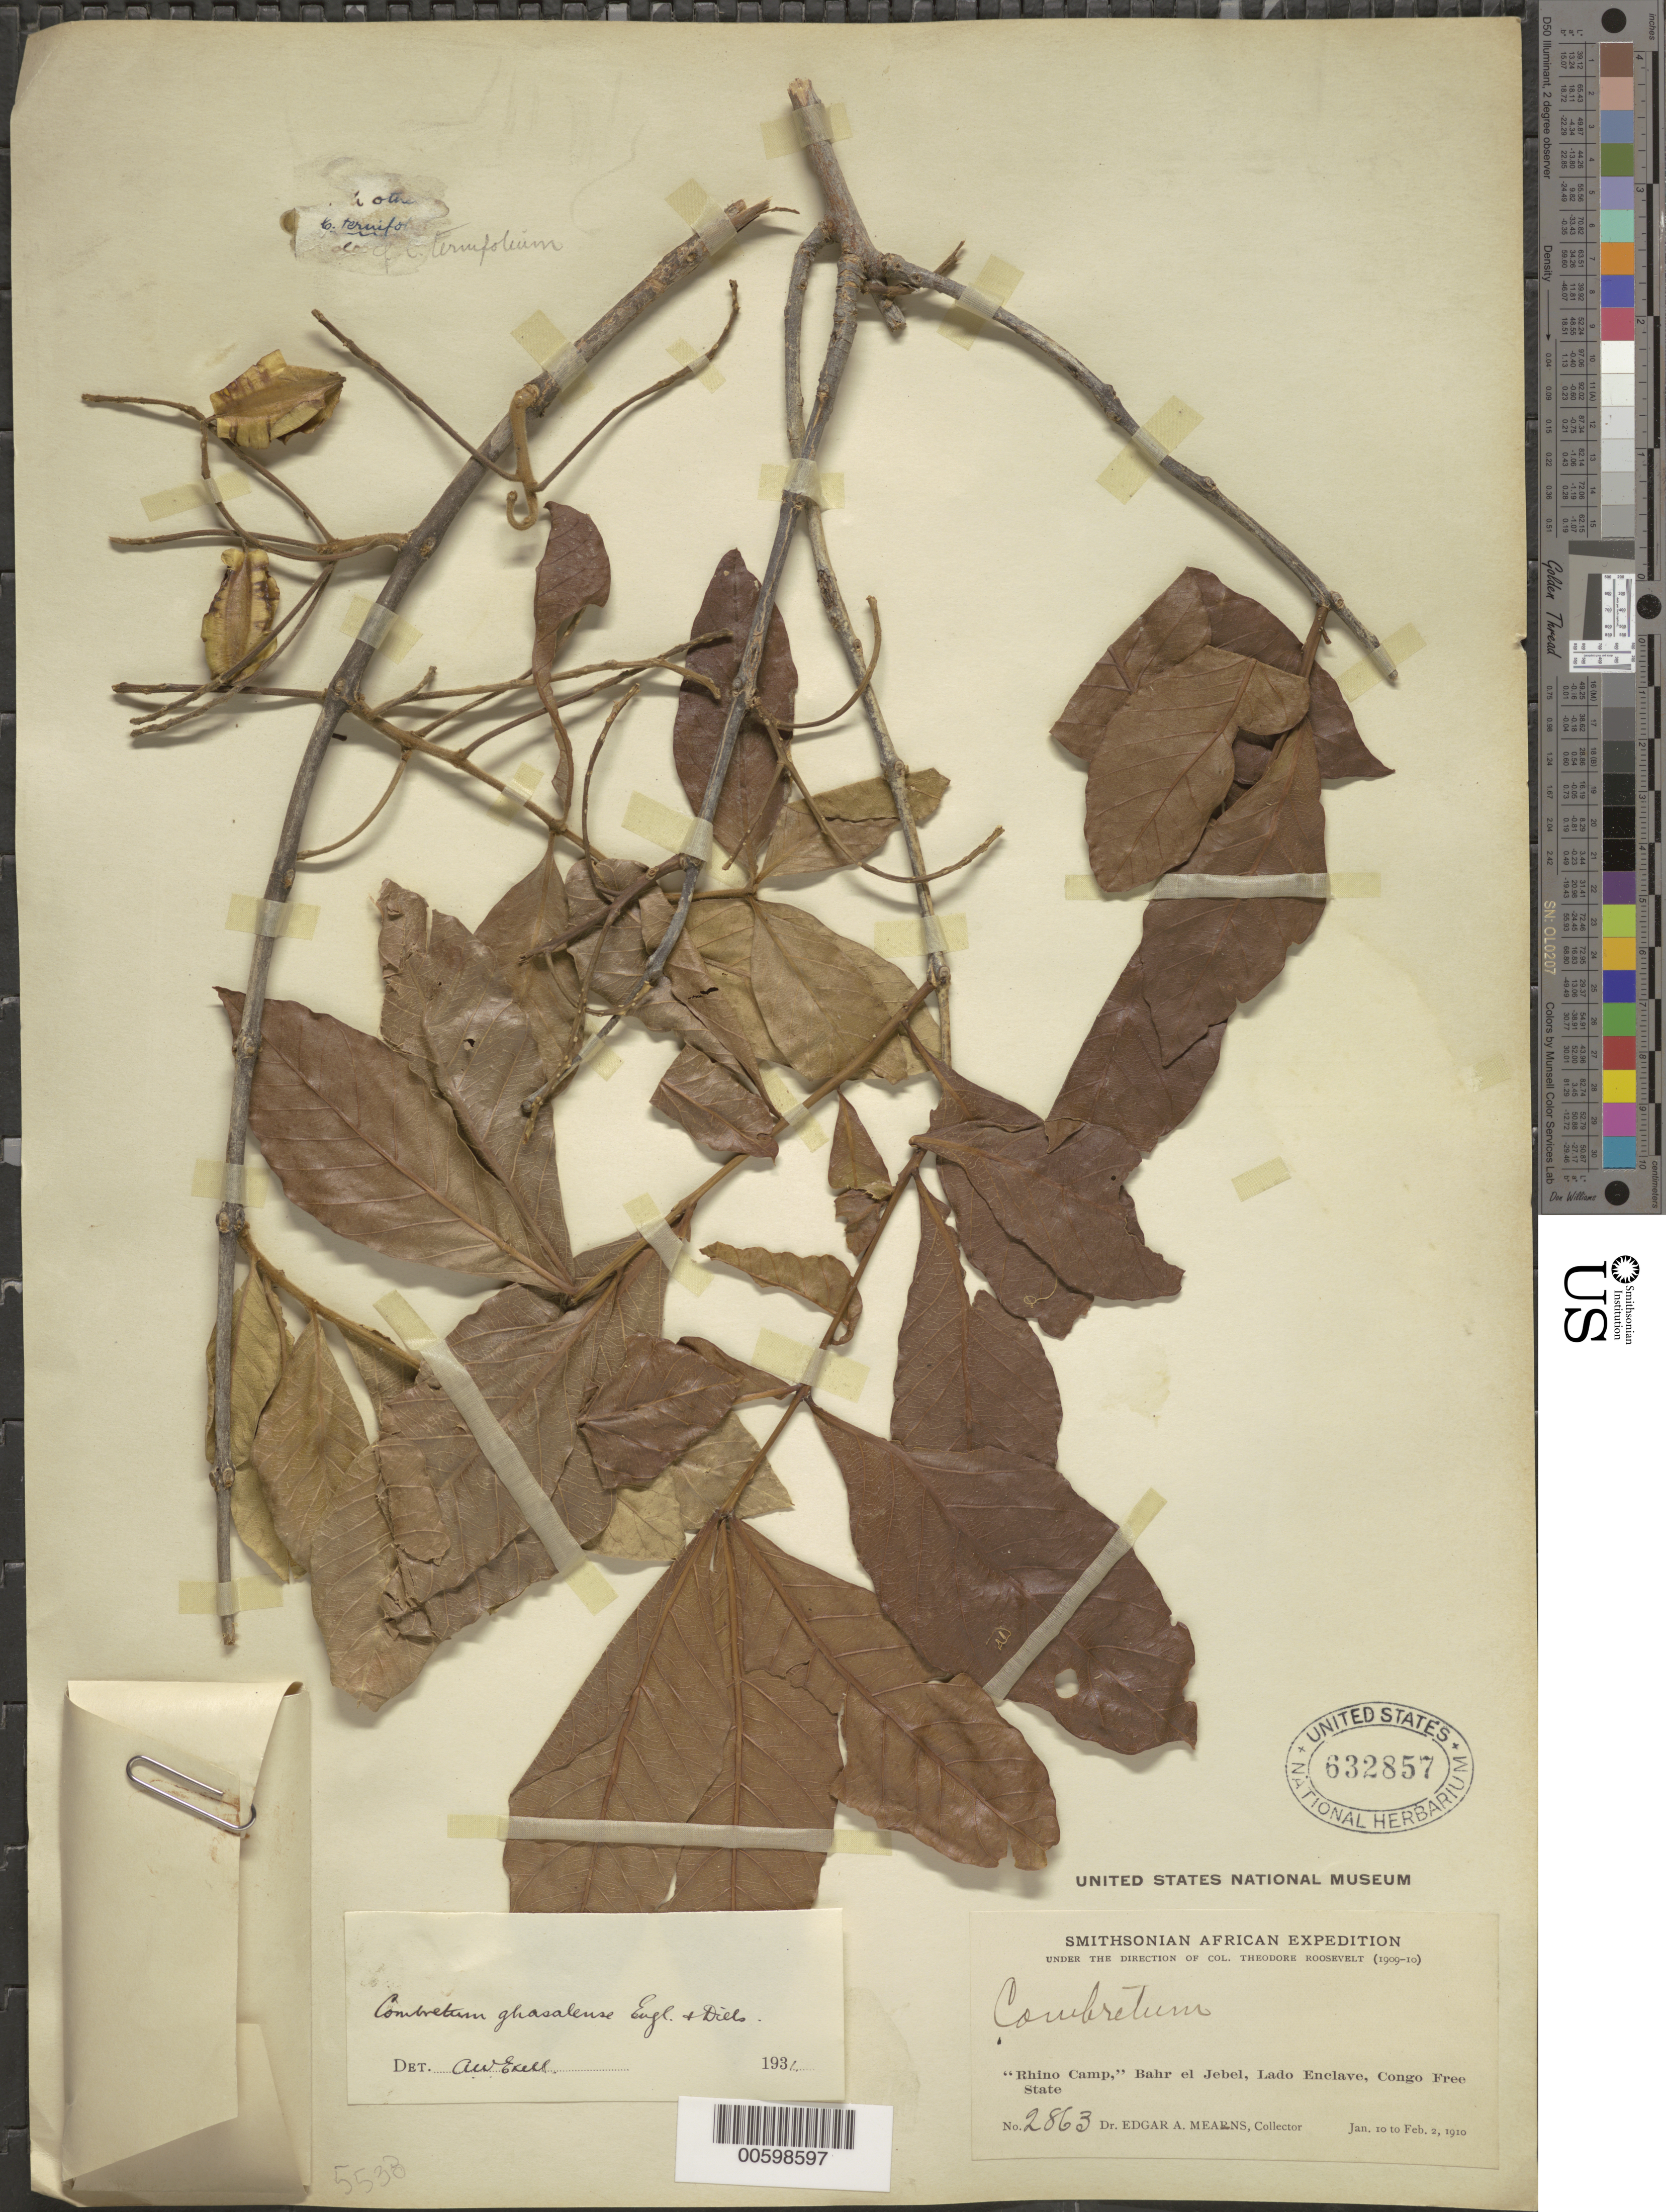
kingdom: Plantae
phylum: Tracheophyta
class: Magnoliopsida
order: Myrtales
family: Combretaceae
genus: Combretum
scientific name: Combretum sp.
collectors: E. A. Mearns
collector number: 2863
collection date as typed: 10 Jan 1910 to 02 Feb 1910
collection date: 1910-01-10/1910-02-02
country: South Sudan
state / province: Central Equatoria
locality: "Rhino Camp", Bahr el Jebel, Lado Enclave, Congo Free State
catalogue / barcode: US 632857